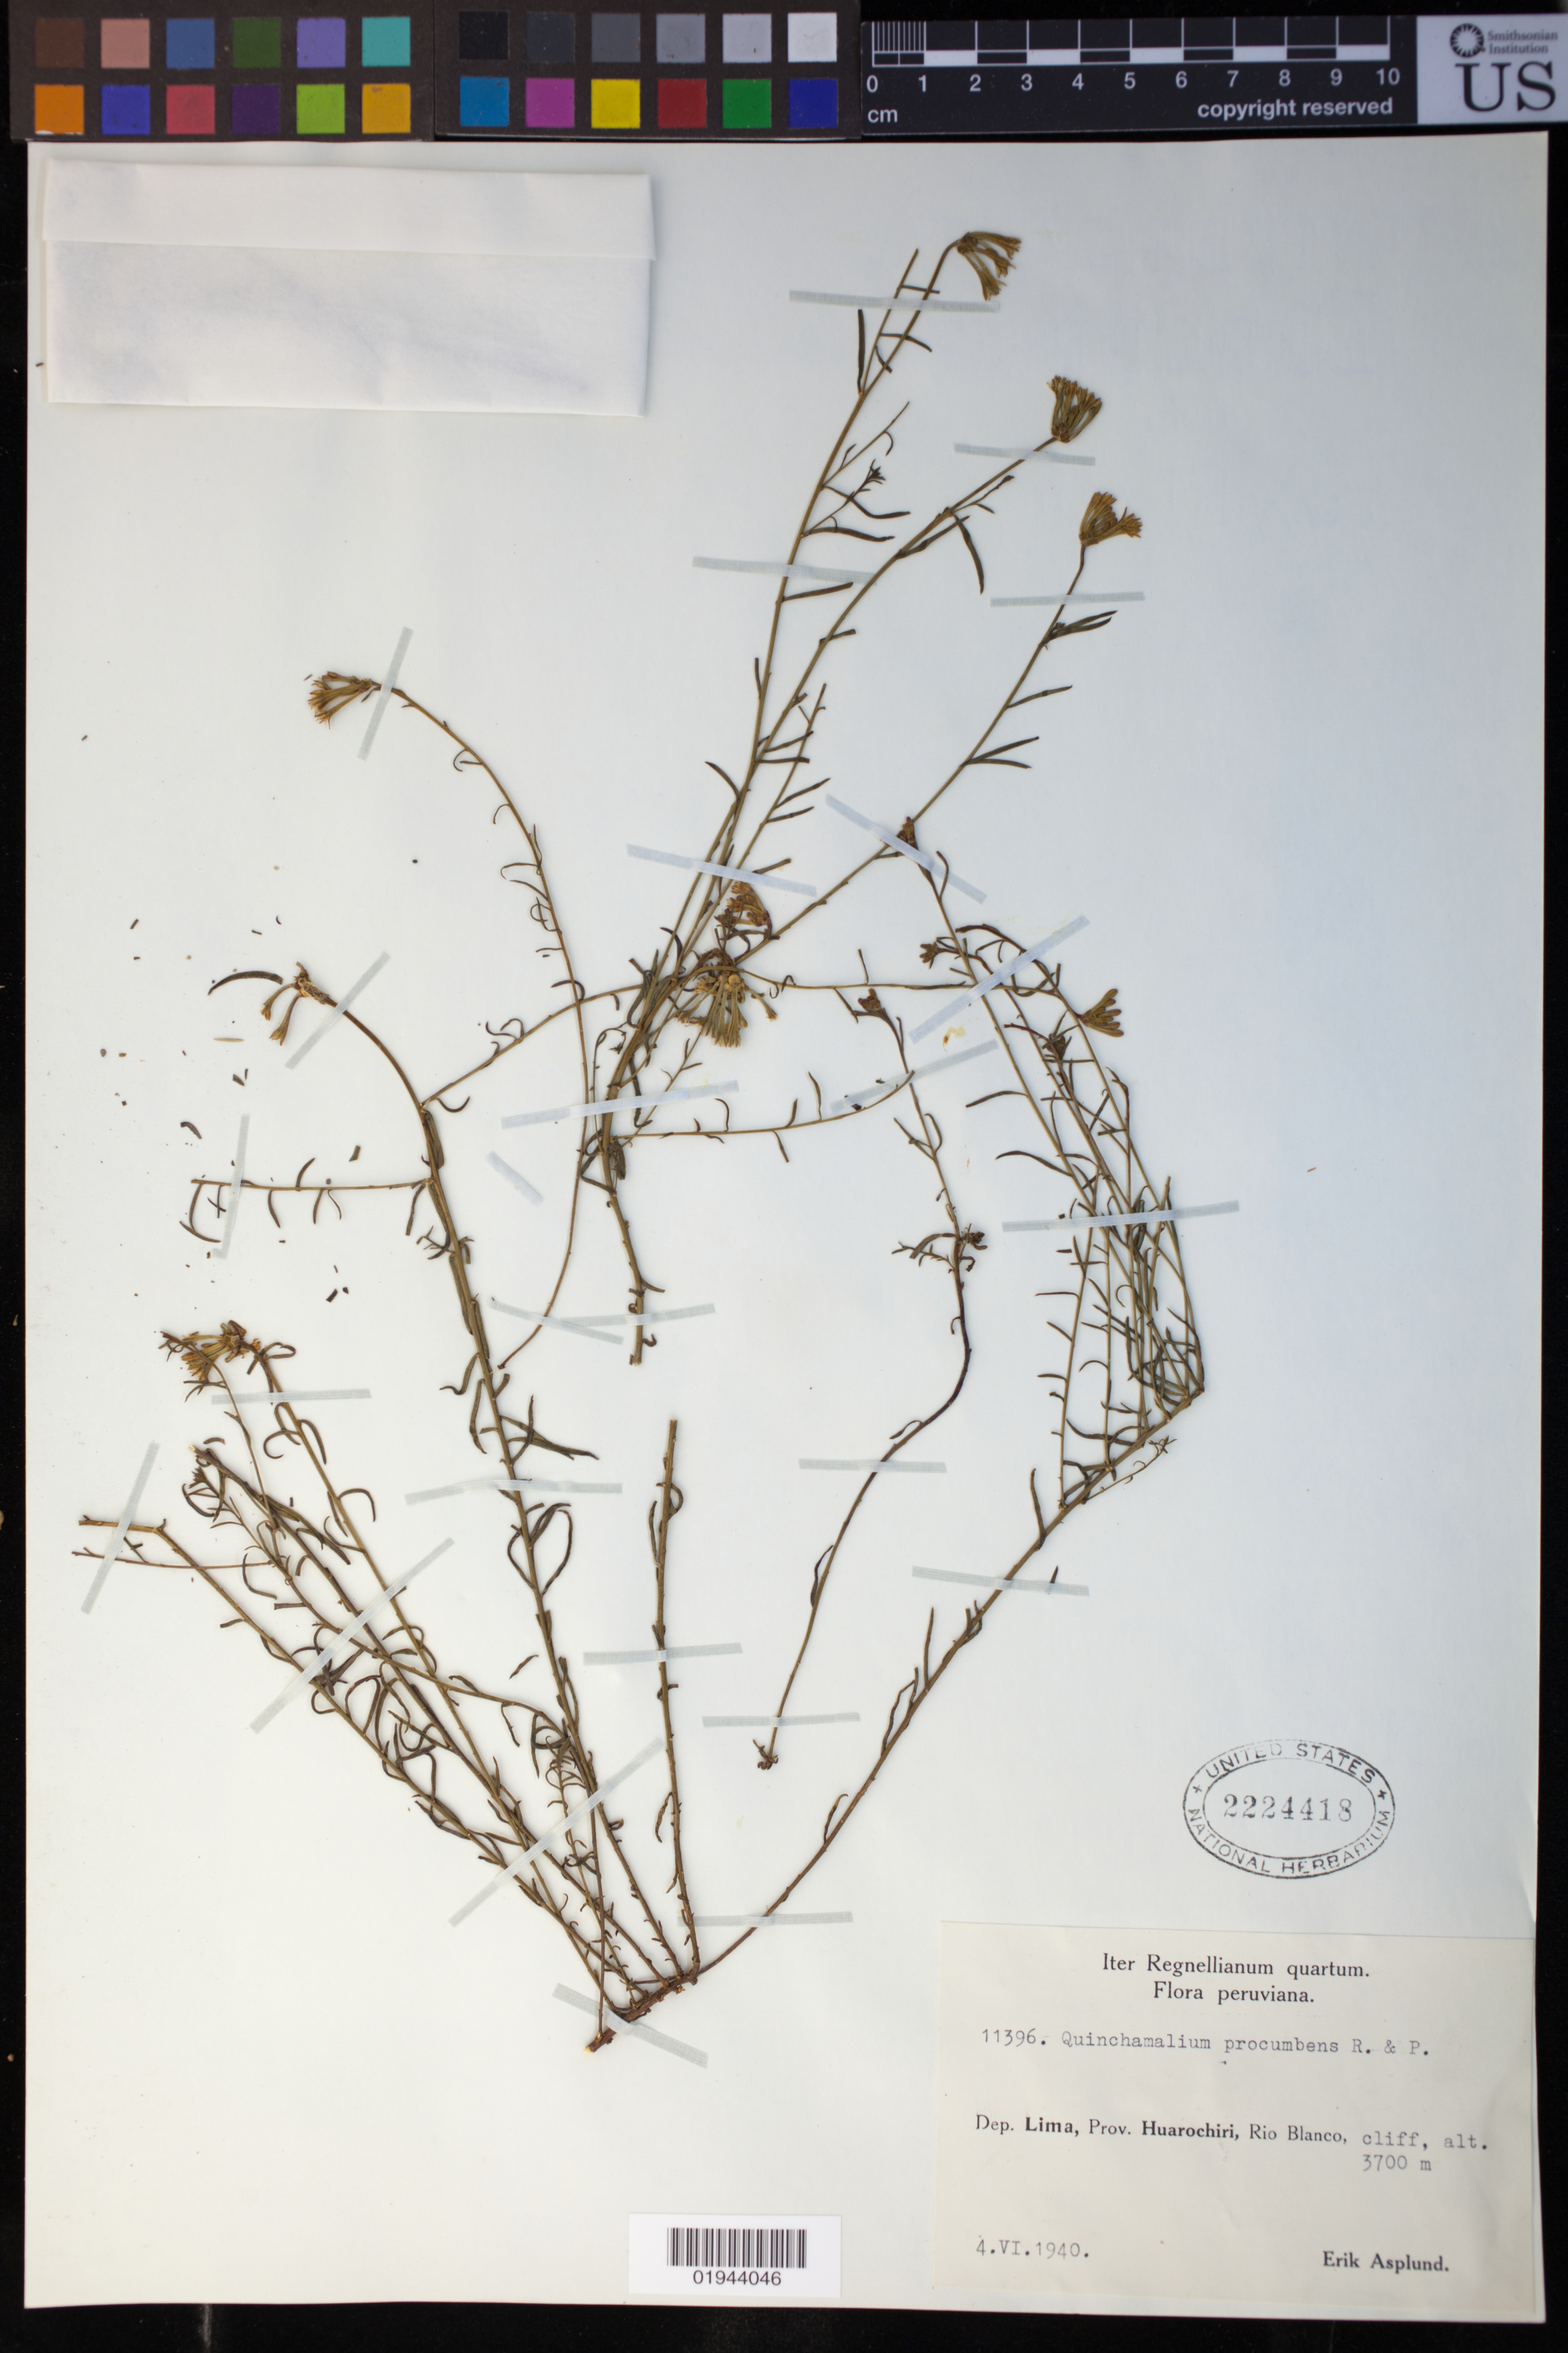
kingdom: Plantae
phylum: Tracheophyta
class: Magnoliopsida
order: Santalales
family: Schoepfiaceae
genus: Quinchamalium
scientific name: Quinchamalium procumbens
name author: Ruiz & Pav.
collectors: E. Asplund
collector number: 11396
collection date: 1940-06-04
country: Peru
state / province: Lima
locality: Huarochiri, Rio Blanco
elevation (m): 3700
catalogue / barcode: US 2224418